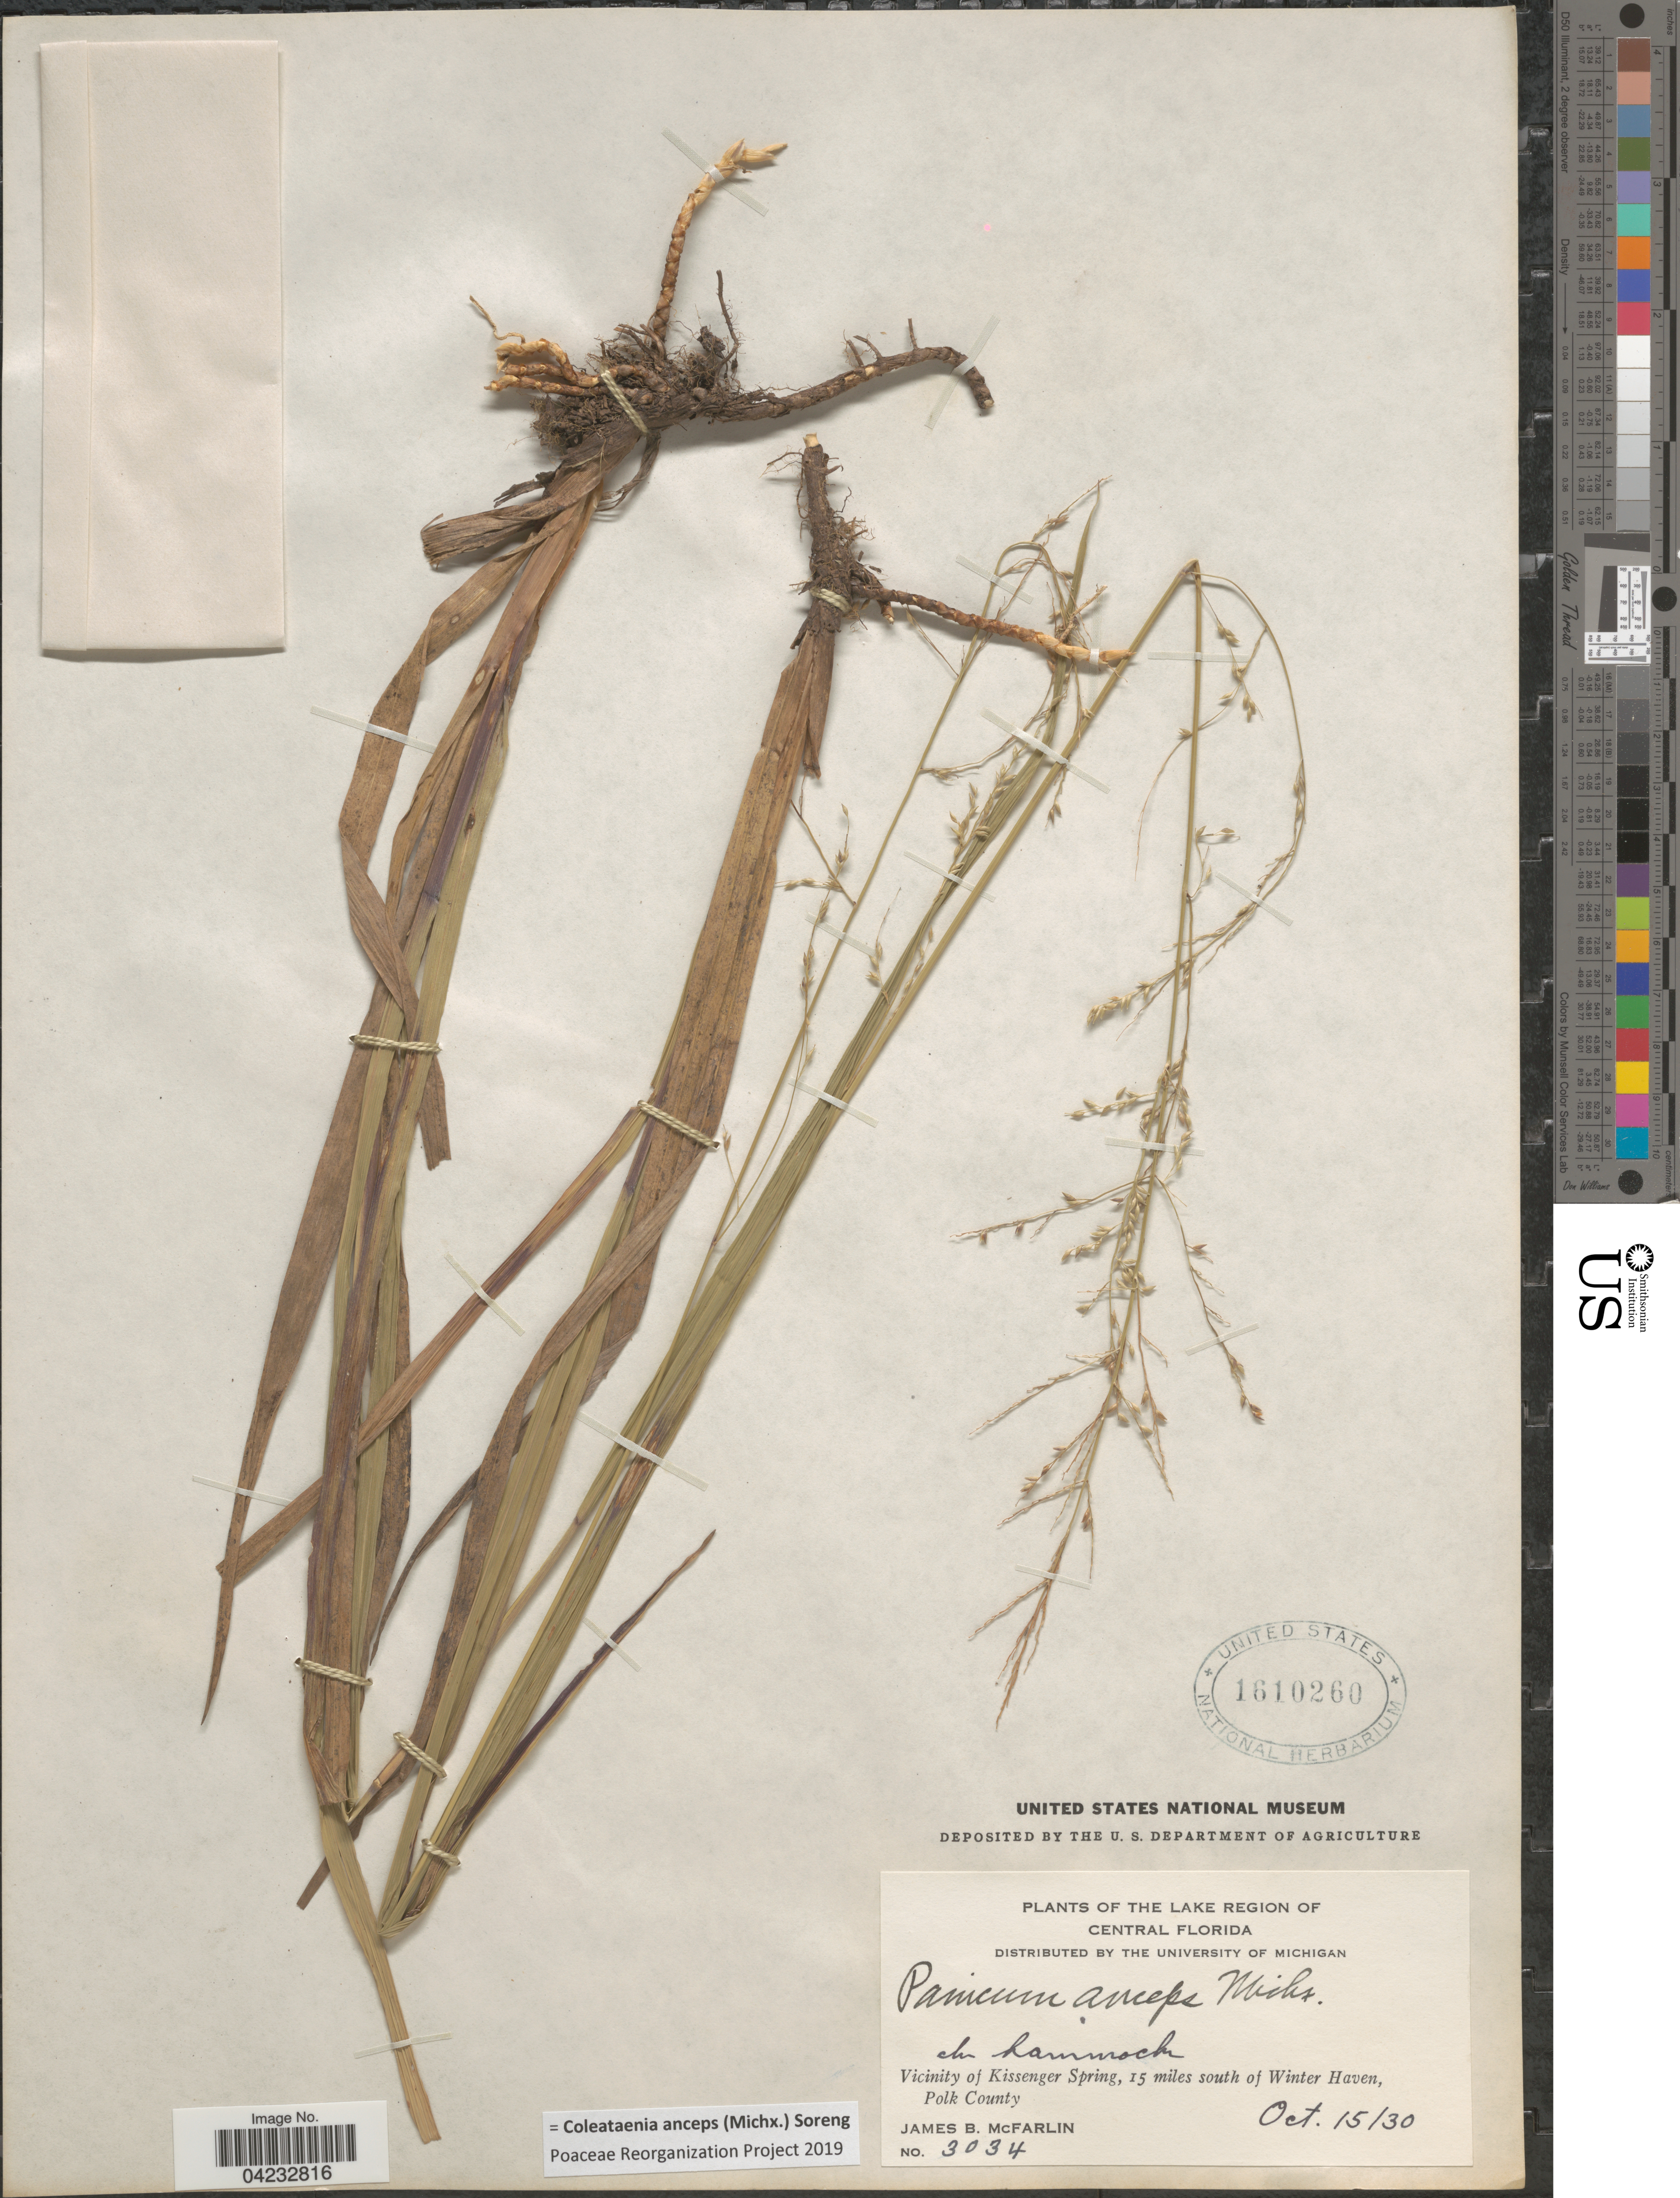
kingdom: Plantae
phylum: Tracheophyta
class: Liliopsida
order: Poales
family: Poaceae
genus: Coleataenia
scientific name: Coleataenia anceps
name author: (Michx.) Soreng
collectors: J. McFarlin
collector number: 3034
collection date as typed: Transcribed d/m/y: 15/10/30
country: United States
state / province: Florida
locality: The Lake Region of Central Florida. Vicinity of Kissenger Spring, 15 miles south of Winter Haven, Polk County.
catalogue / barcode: US 1610260